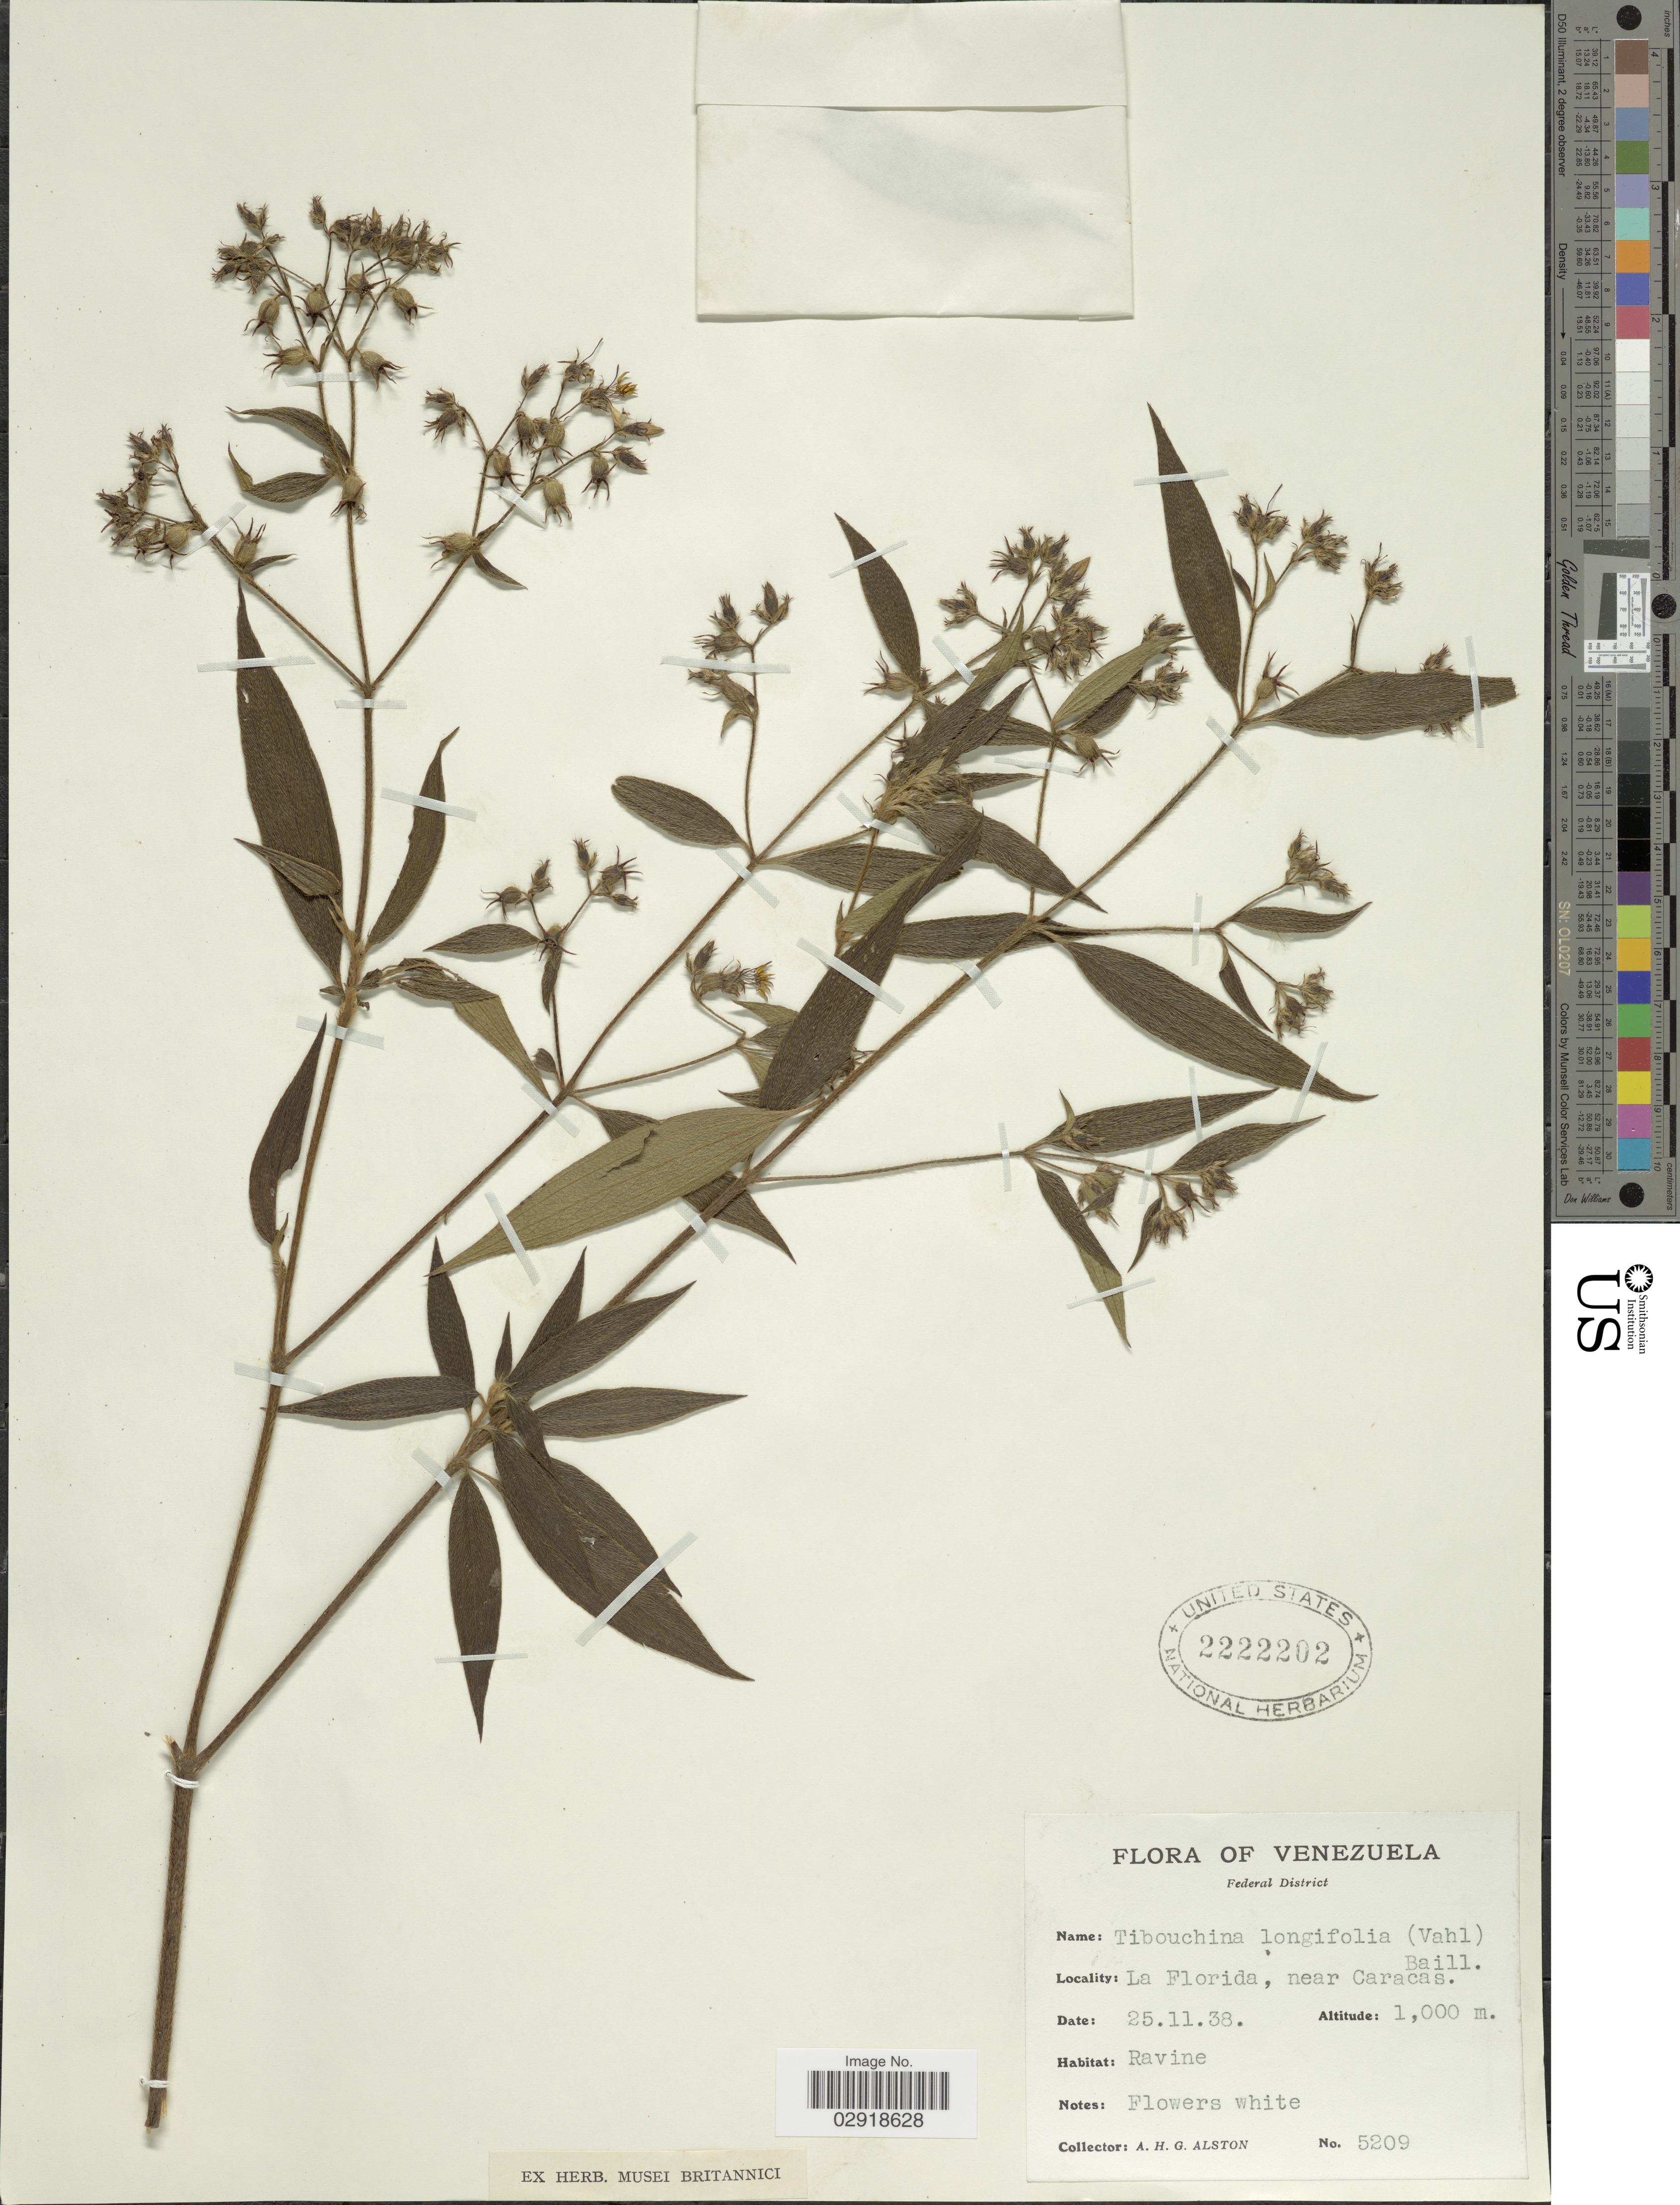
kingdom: Plantae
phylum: Tracheophyta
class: Magnoliopsida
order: Myrtales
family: Melastomataceae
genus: Chaetogastra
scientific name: Chaetogastra longifolia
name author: (Vahl) DC.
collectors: A. H. Alston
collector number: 5209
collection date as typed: Transcribed d/m/y: 25/11/38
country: Venezuela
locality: Federal District. La Florida, near Caracas.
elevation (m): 1000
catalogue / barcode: US 2222202